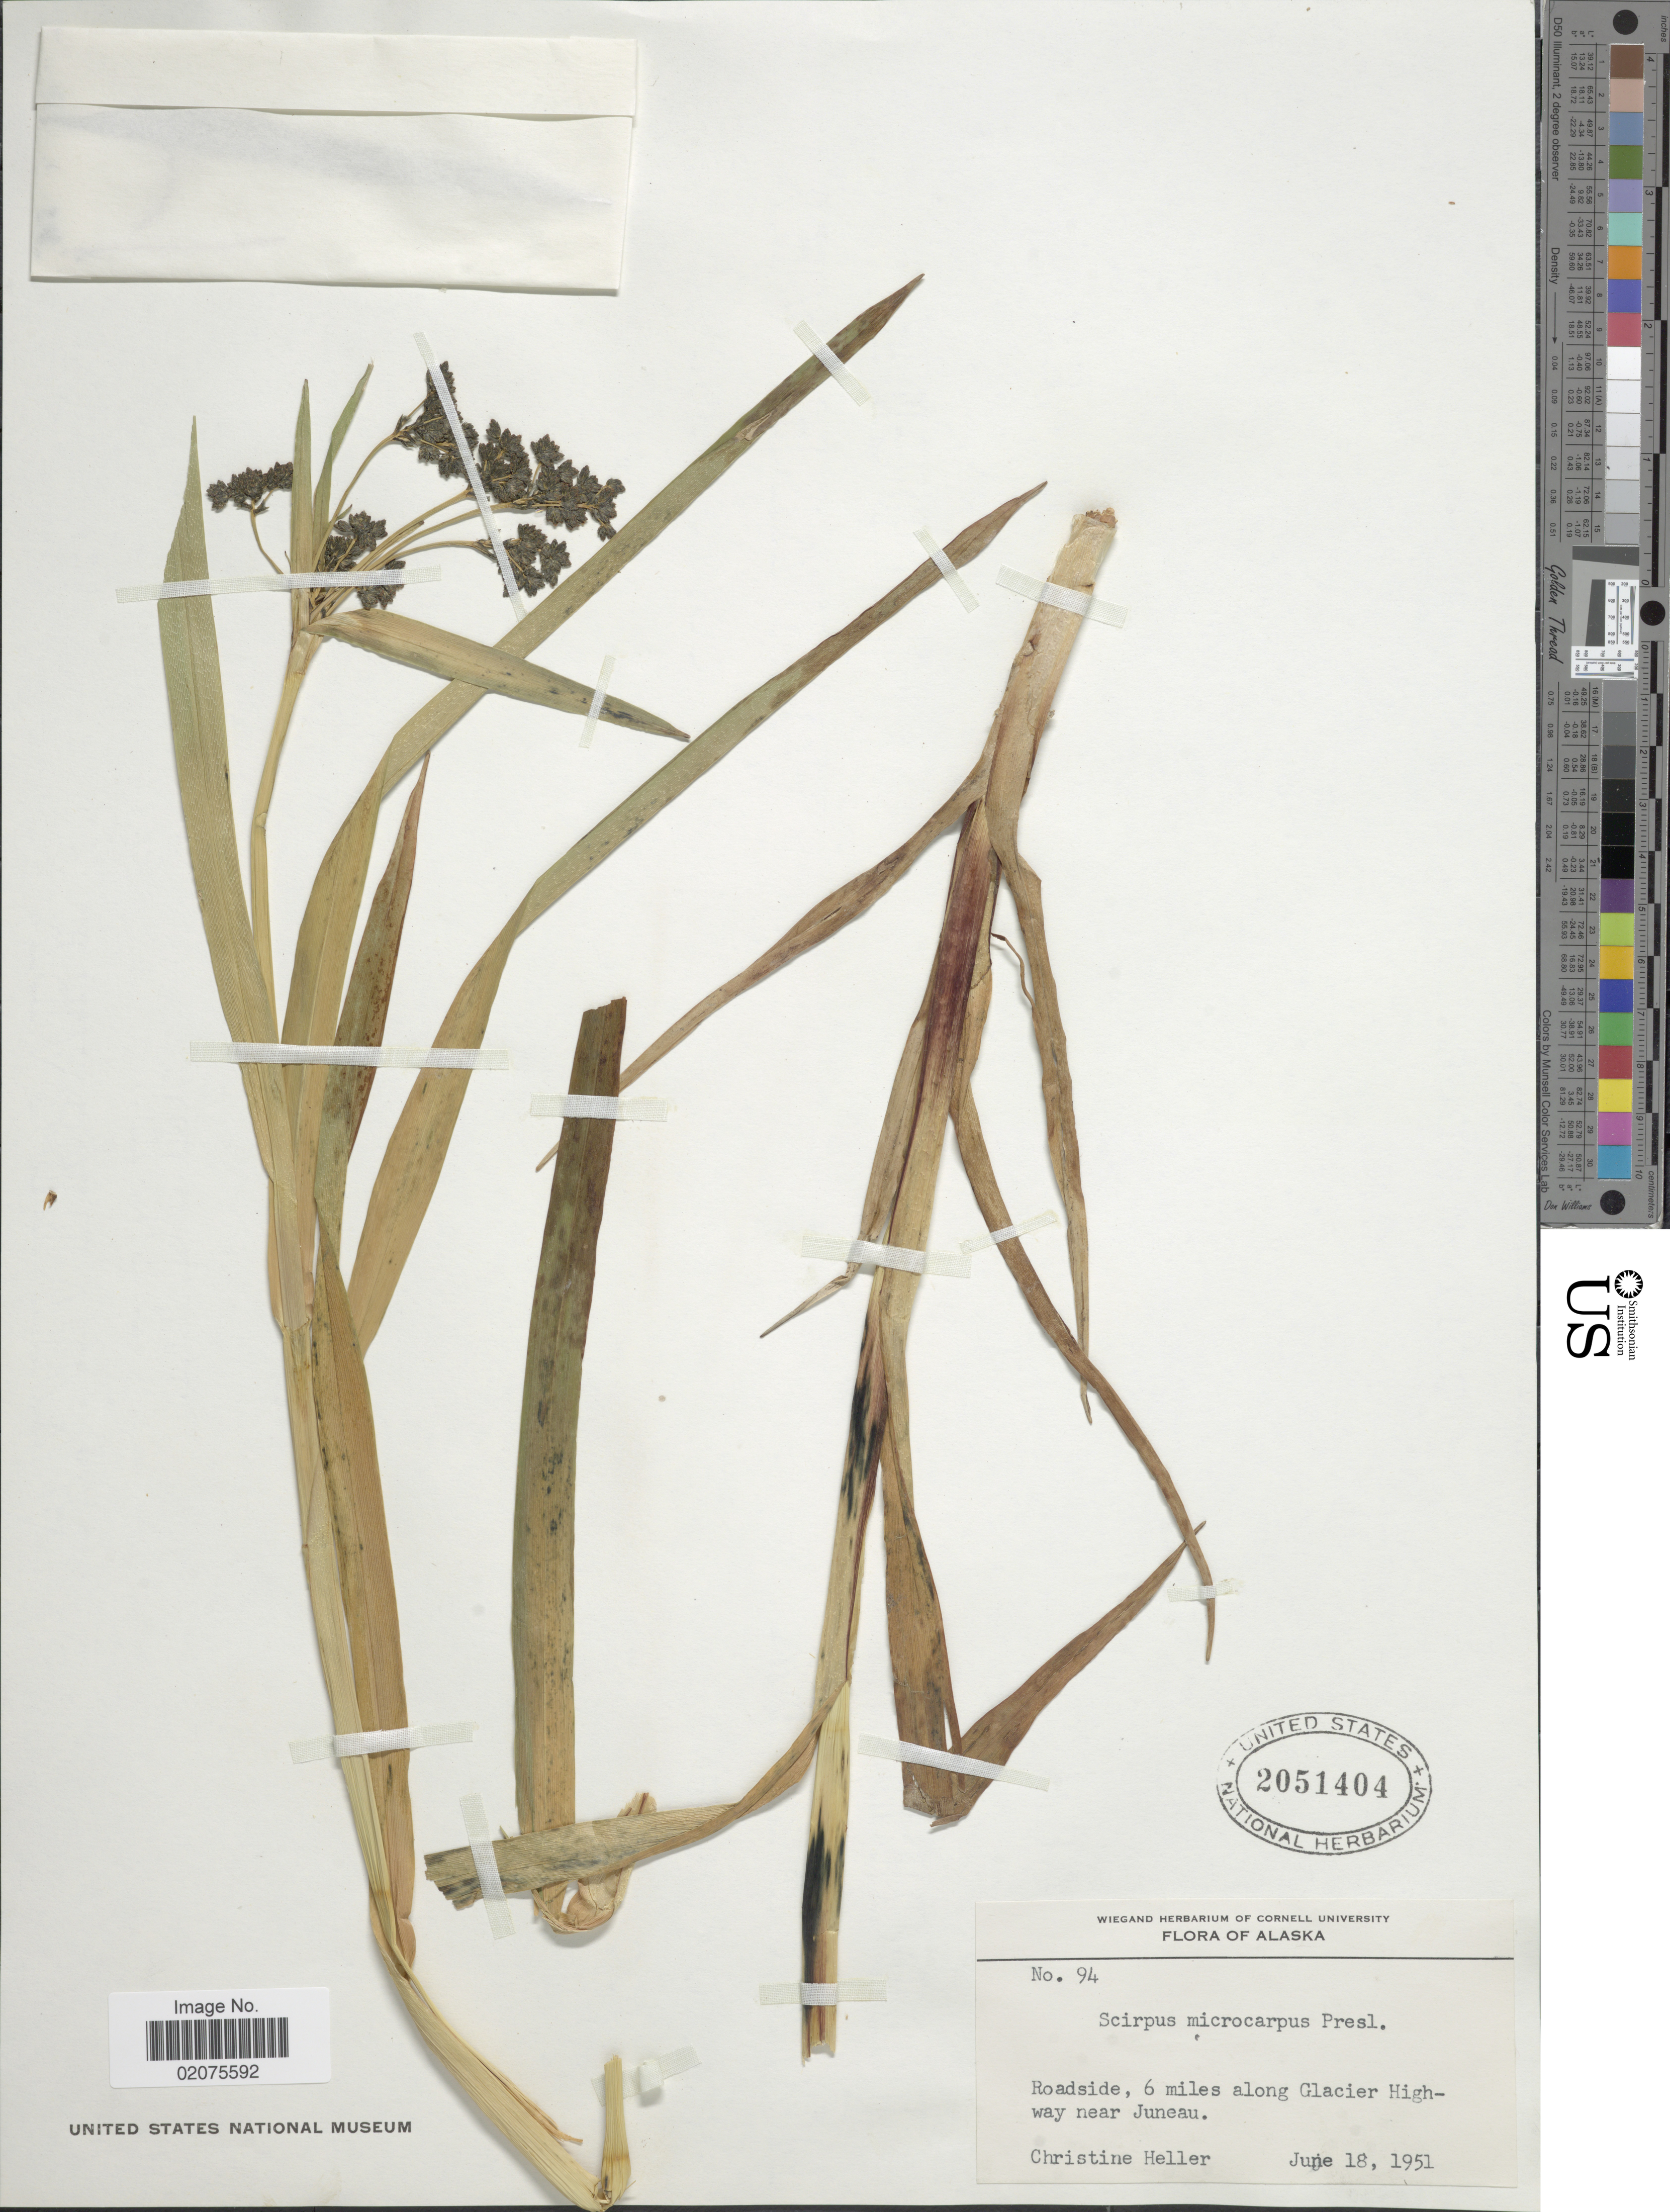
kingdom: Plantae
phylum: Tracheophyta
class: Liliopsida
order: Poales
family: Cyperaceae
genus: Scirpus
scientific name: Scirpus microcarpus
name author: J. Presl & C. Presl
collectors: C. Heller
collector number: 94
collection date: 1951-06-18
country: United States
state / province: Alaska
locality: Roadside, 6 miles along Glacier Highway near Juneau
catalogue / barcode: US 2051404